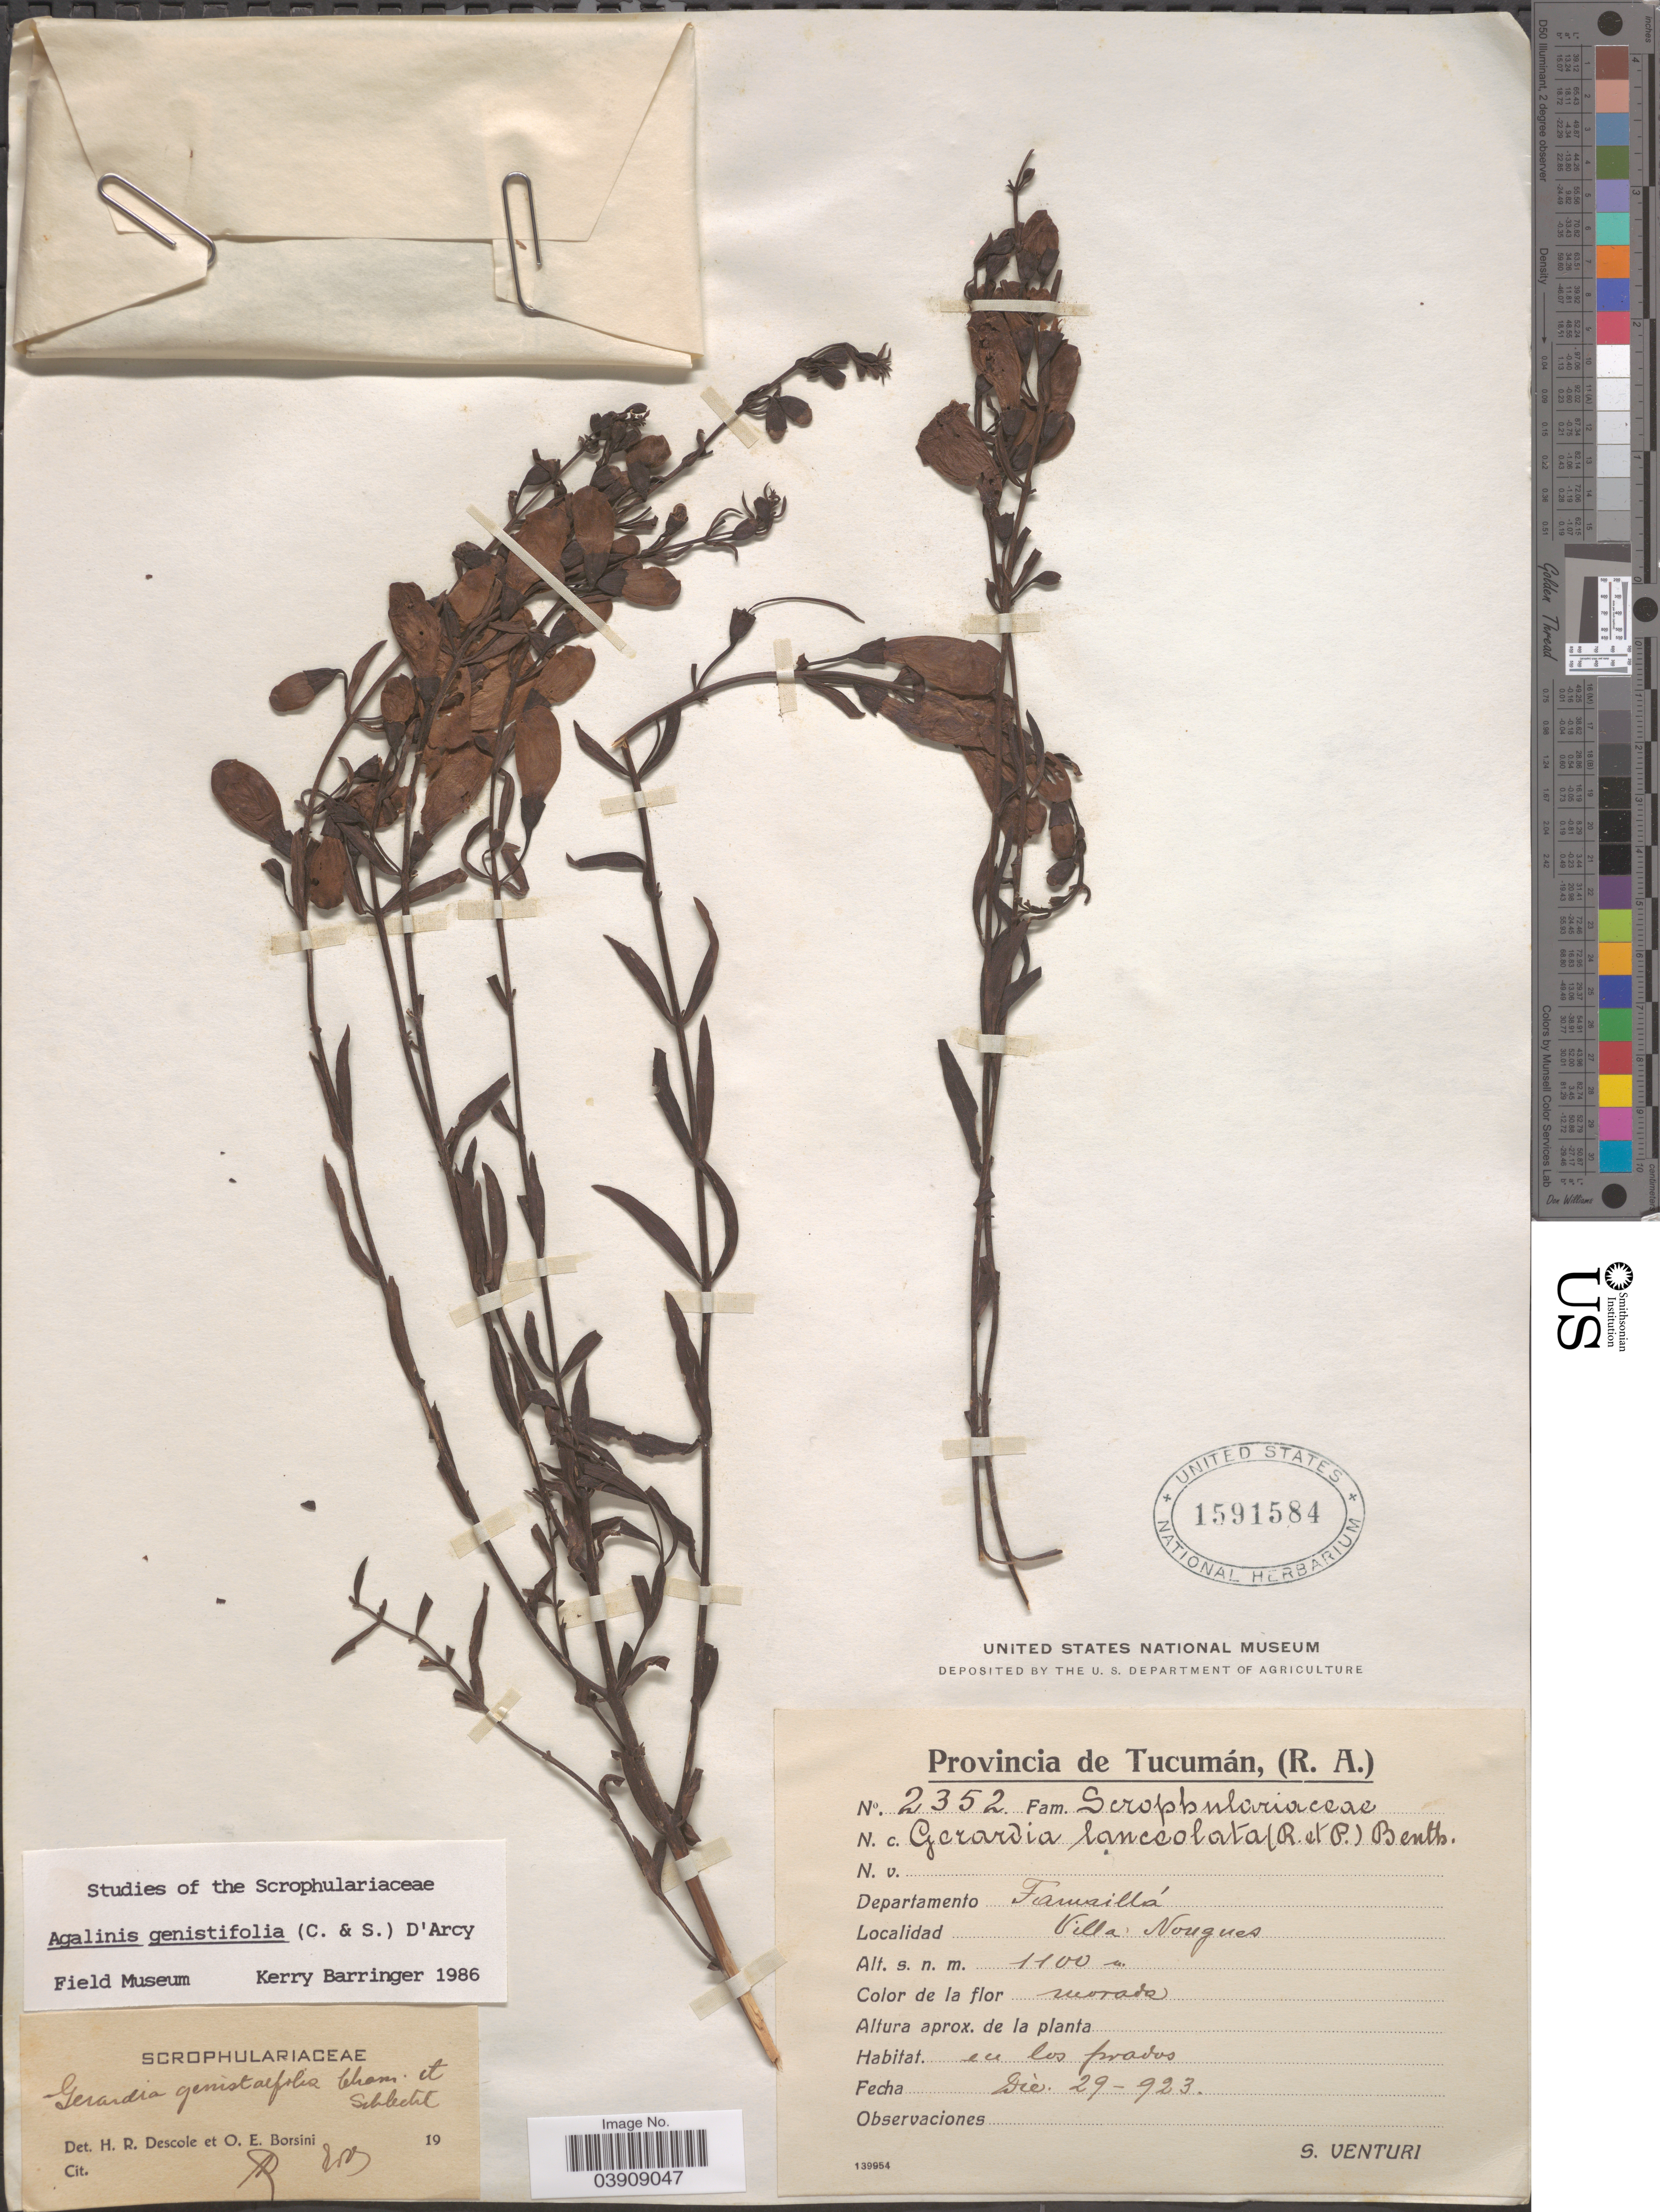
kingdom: Plantae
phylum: Tracheophyta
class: Magnoliopsida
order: Lamiales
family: Orobanchaceae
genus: Agalinis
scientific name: Agalinis genistifolia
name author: (Cham. & Schltdl.) D'Arcy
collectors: S. Venturi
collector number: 2352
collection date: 1923-12-29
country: Argentina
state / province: Tucuman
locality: Departamento Famaillá. Villa Nougues.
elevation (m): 1100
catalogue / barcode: US 1591584